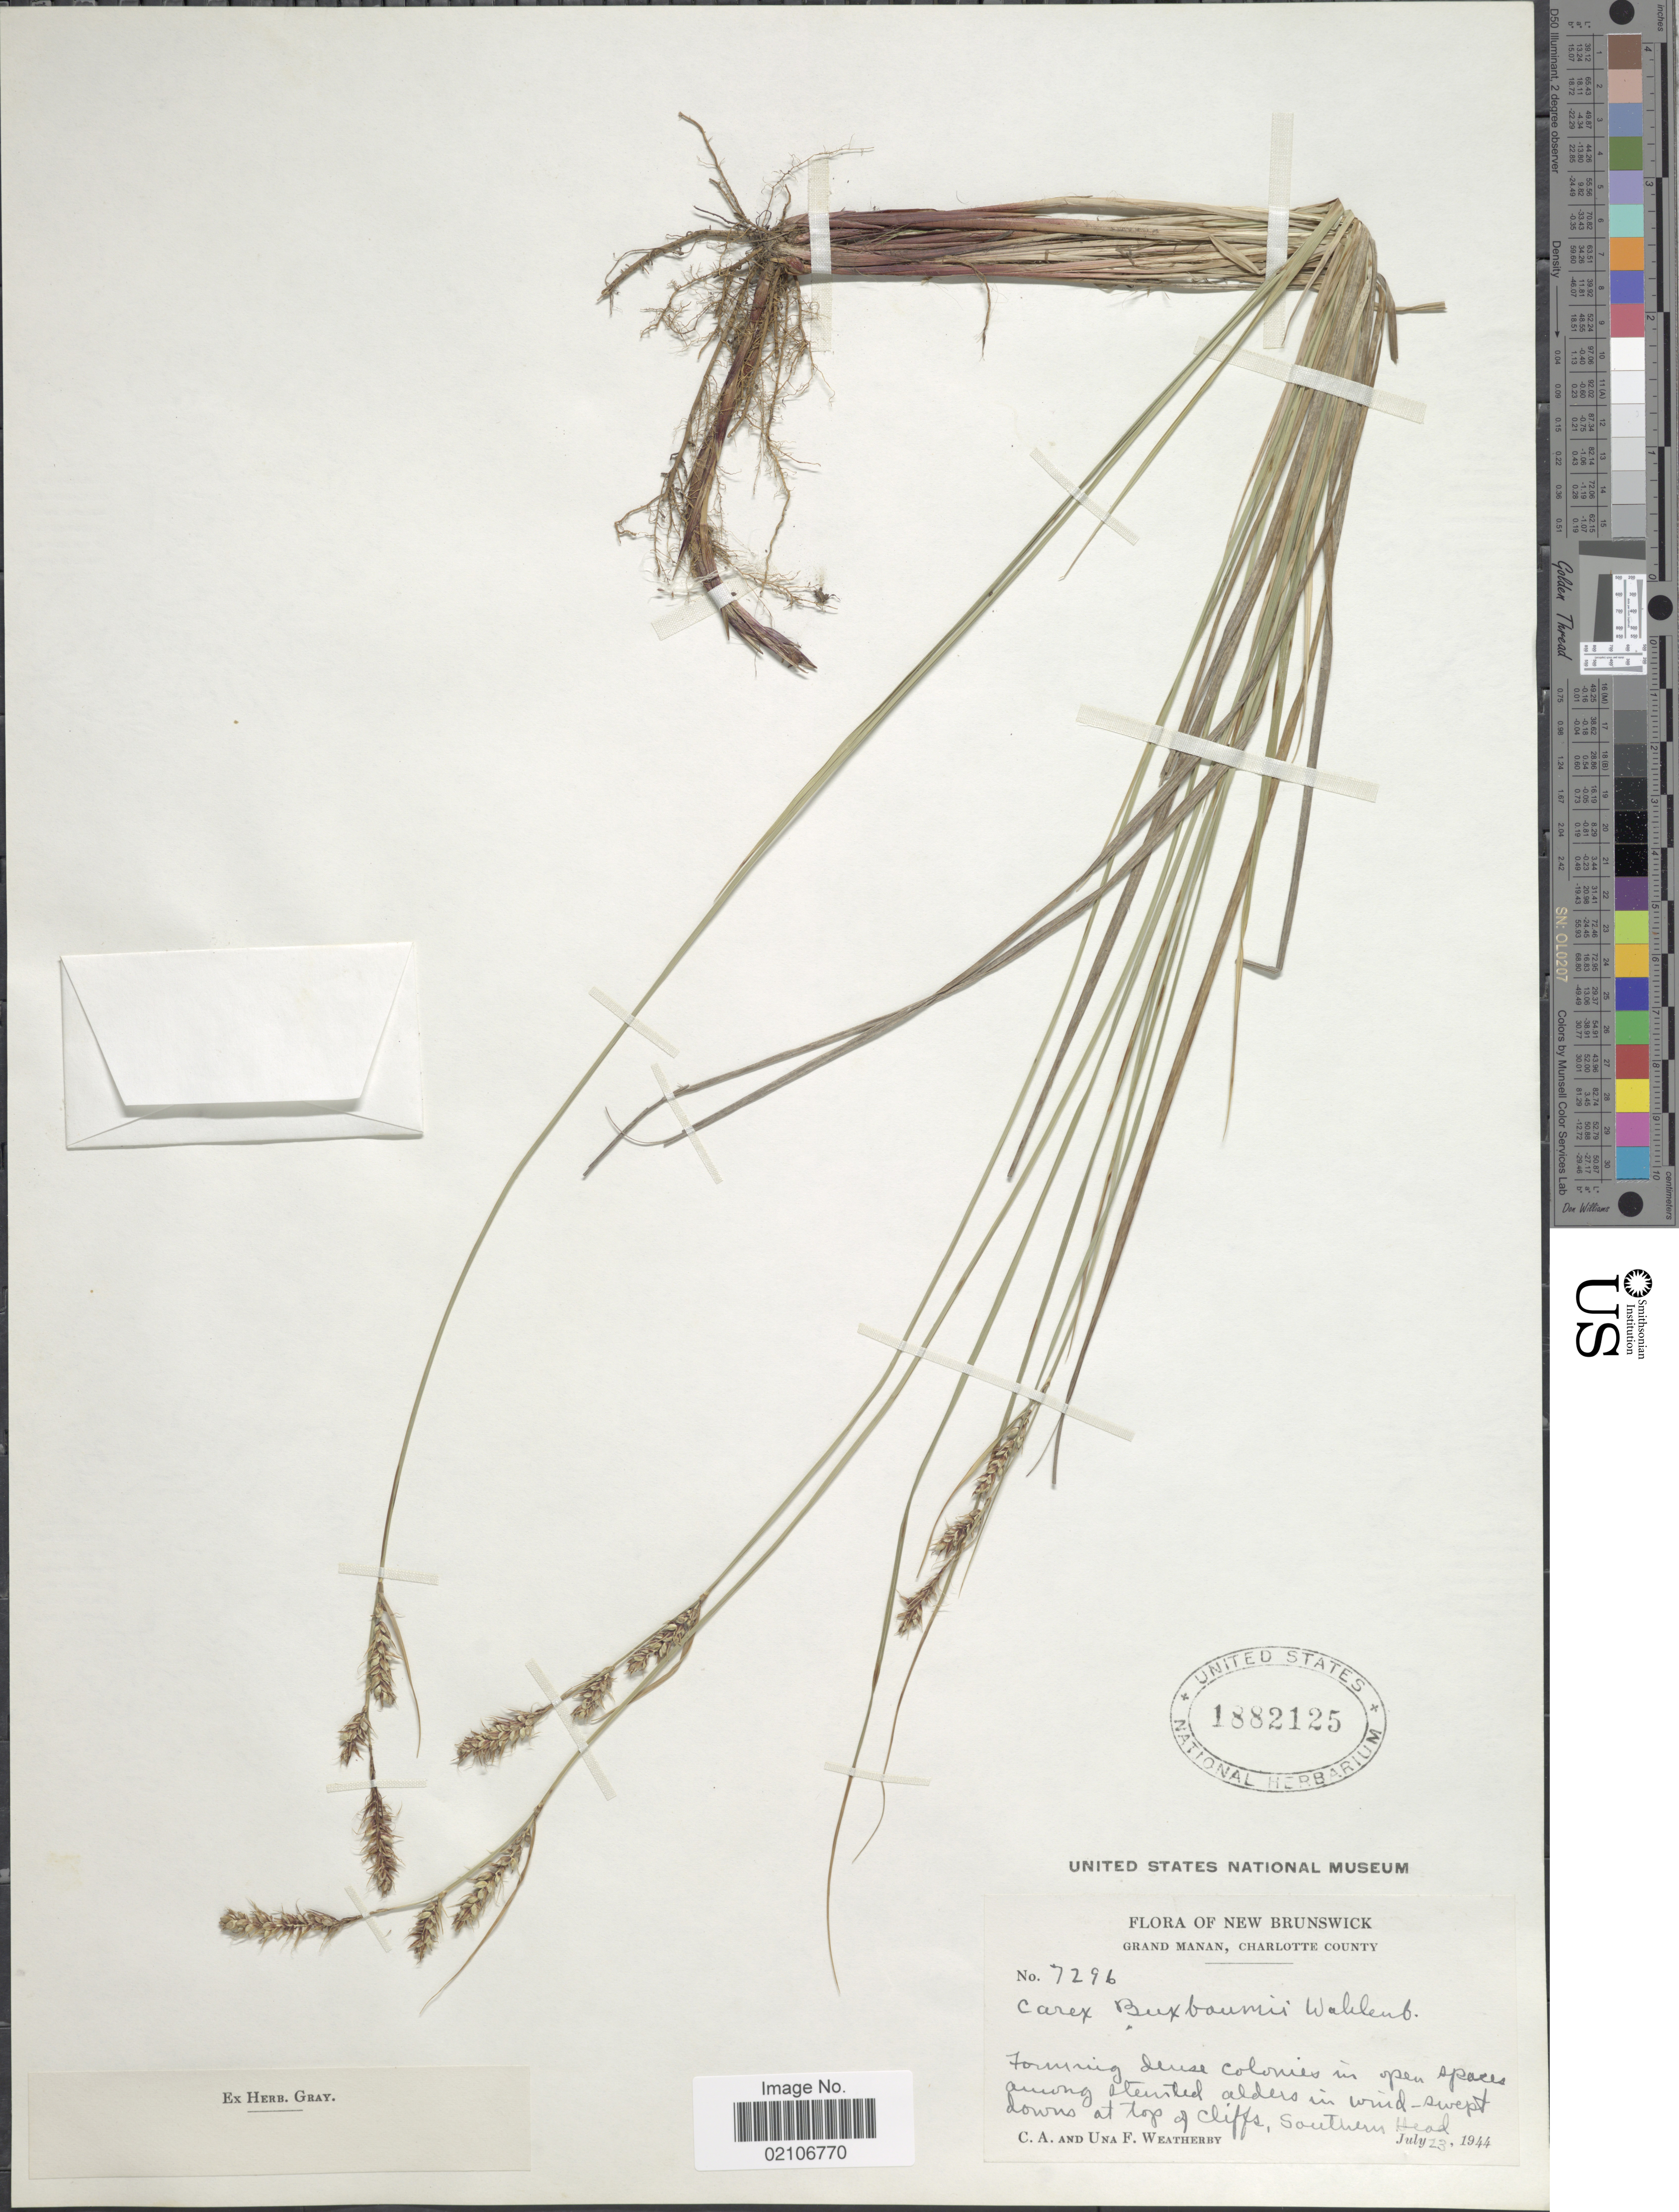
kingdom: Plantae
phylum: Tracheophyta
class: Liliopsida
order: Poales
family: Cyperaceae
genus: Carex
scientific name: Carex buxbaumii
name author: Wahlenb.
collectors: C. A. Weatherby & U. Weatherby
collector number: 7296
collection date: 1944-07-23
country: Canada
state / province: New Brunswick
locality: Grand Manan, Charlotte County. in wind-swept downs at top of cliffs, Southern Head.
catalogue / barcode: US 1882125